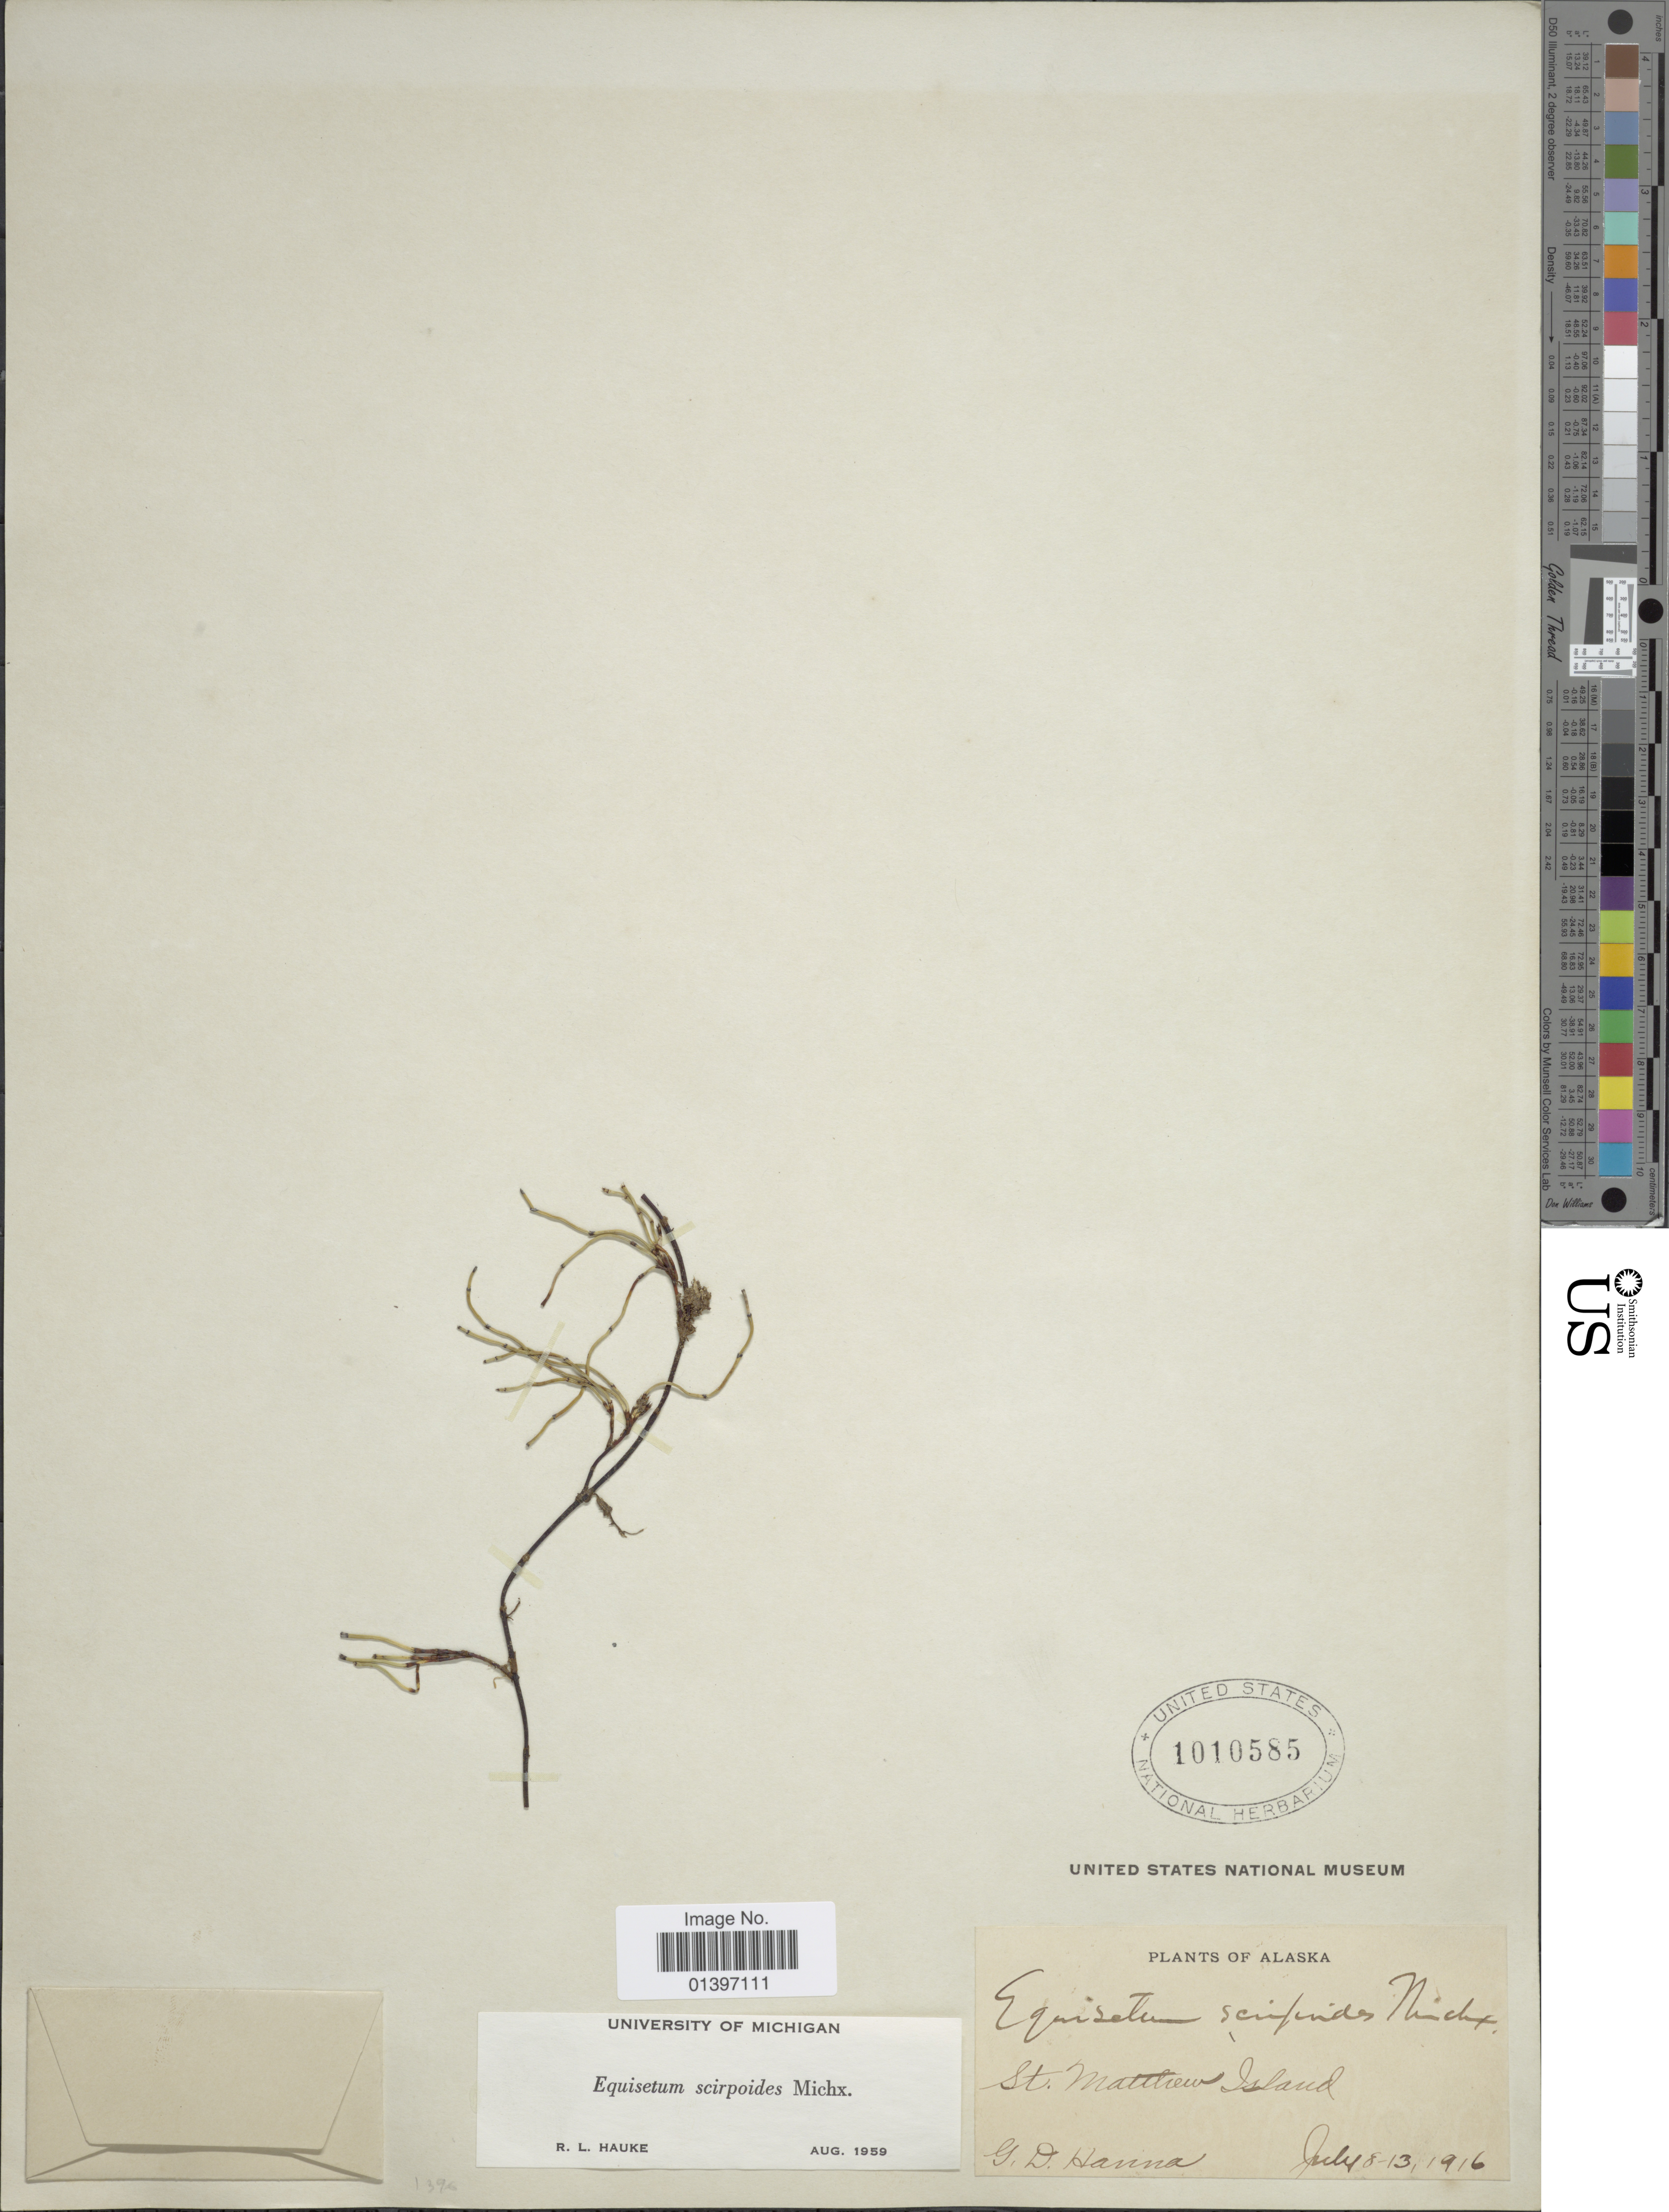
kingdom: Plantae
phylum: Tracheophyta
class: Polypodiopsida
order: Equisetales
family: Equisetaceae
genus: Equisetum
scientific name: Equisetum scirpoides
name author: Michx.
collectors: G. D. Hanna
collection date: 1916-07-08/1916-07-13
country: United States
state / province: Alaska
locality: St. Matthew Island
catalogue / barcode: US 1010585